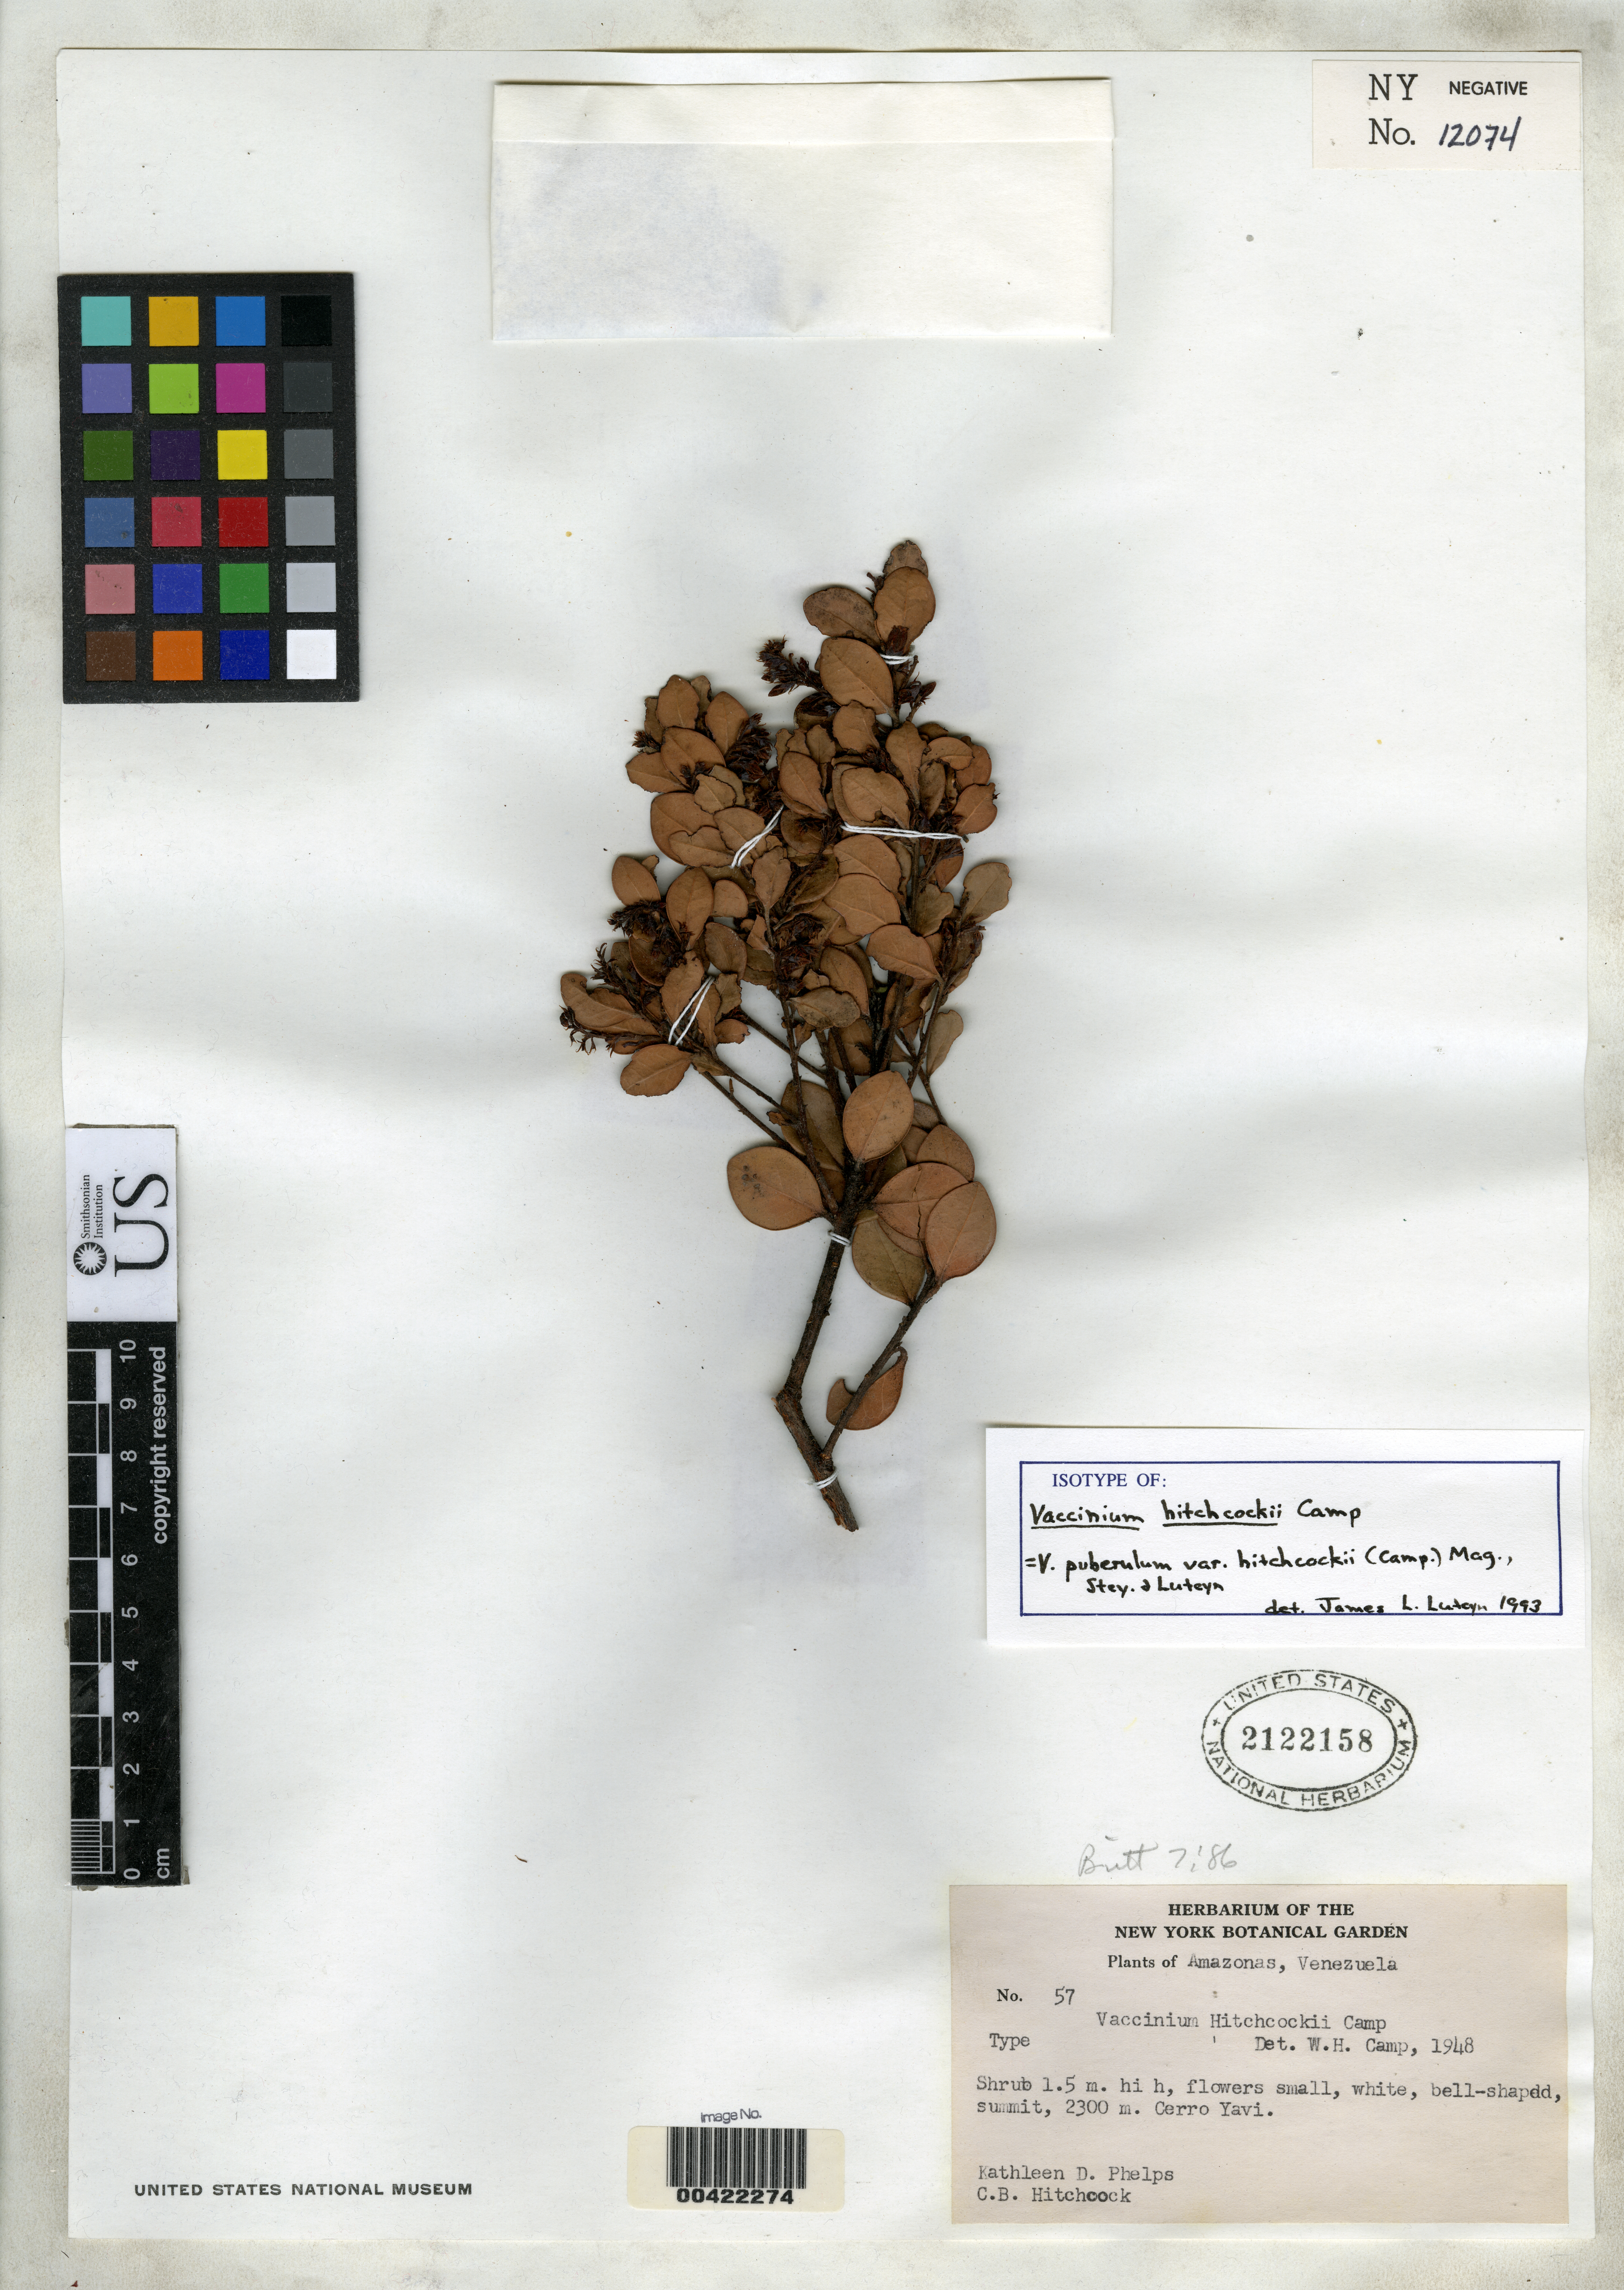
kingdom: Plantae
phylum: Tracheophyta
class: Magnoliopsida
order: Ericales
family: Ericaceae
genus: Vaccinium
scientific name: Vaccinium hitchcockii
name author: Camp in Lasser & Maguire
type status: Isotype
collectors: K. D. Phelps & C. B. Hitchcock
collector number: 57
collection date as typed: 1947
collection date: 1947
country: Venezuela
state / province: Amazonas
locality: Cerro Yavi, summit.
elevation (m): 2300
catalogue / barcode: US 2122158